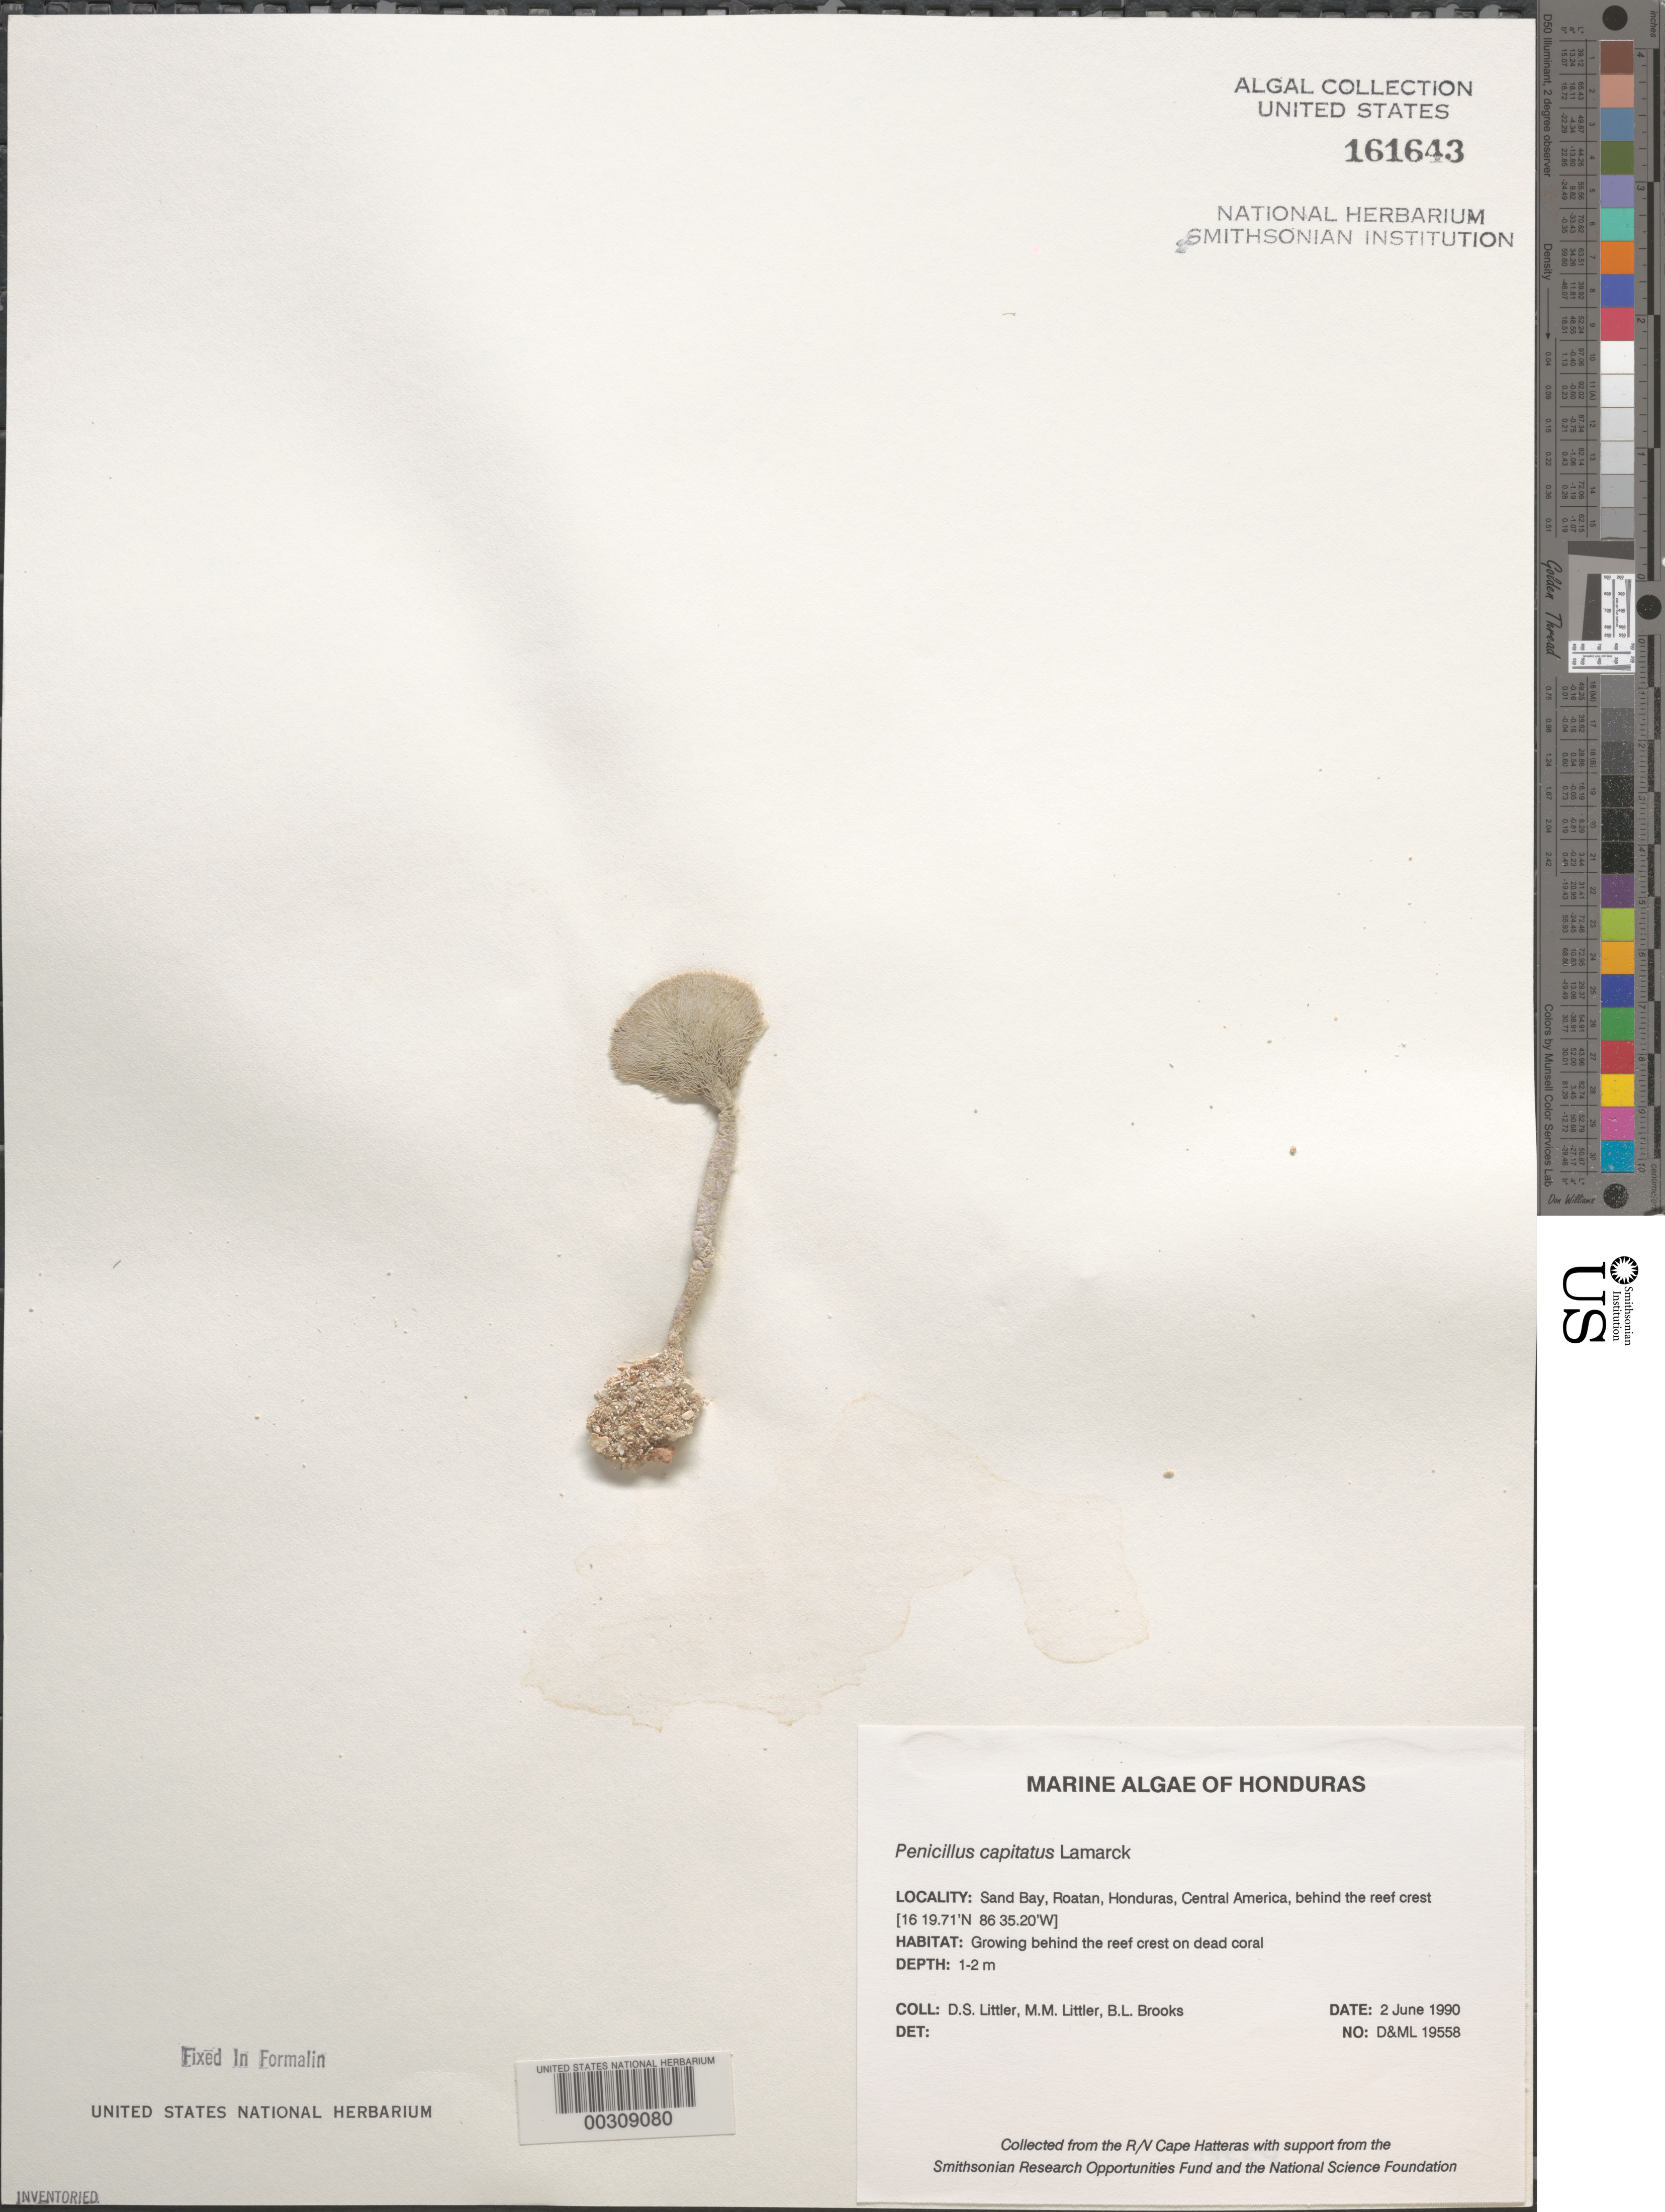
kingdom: Plantae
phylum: Chlorophyta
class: Ulvophyceae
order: Bryopsidales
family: Udoteaceae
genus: Penicillus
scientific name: Penicillus capitatus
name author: Lam.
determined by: Littler, D. S.; Littler, M. M.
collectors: D. S. Littler, M. M. Littler & B. Brooks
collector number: D&ML 19558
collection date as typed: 02 Jun 1990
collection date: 1990-06-02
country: Honduras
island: Roatan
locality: Sand Bay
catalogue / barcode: US 161643